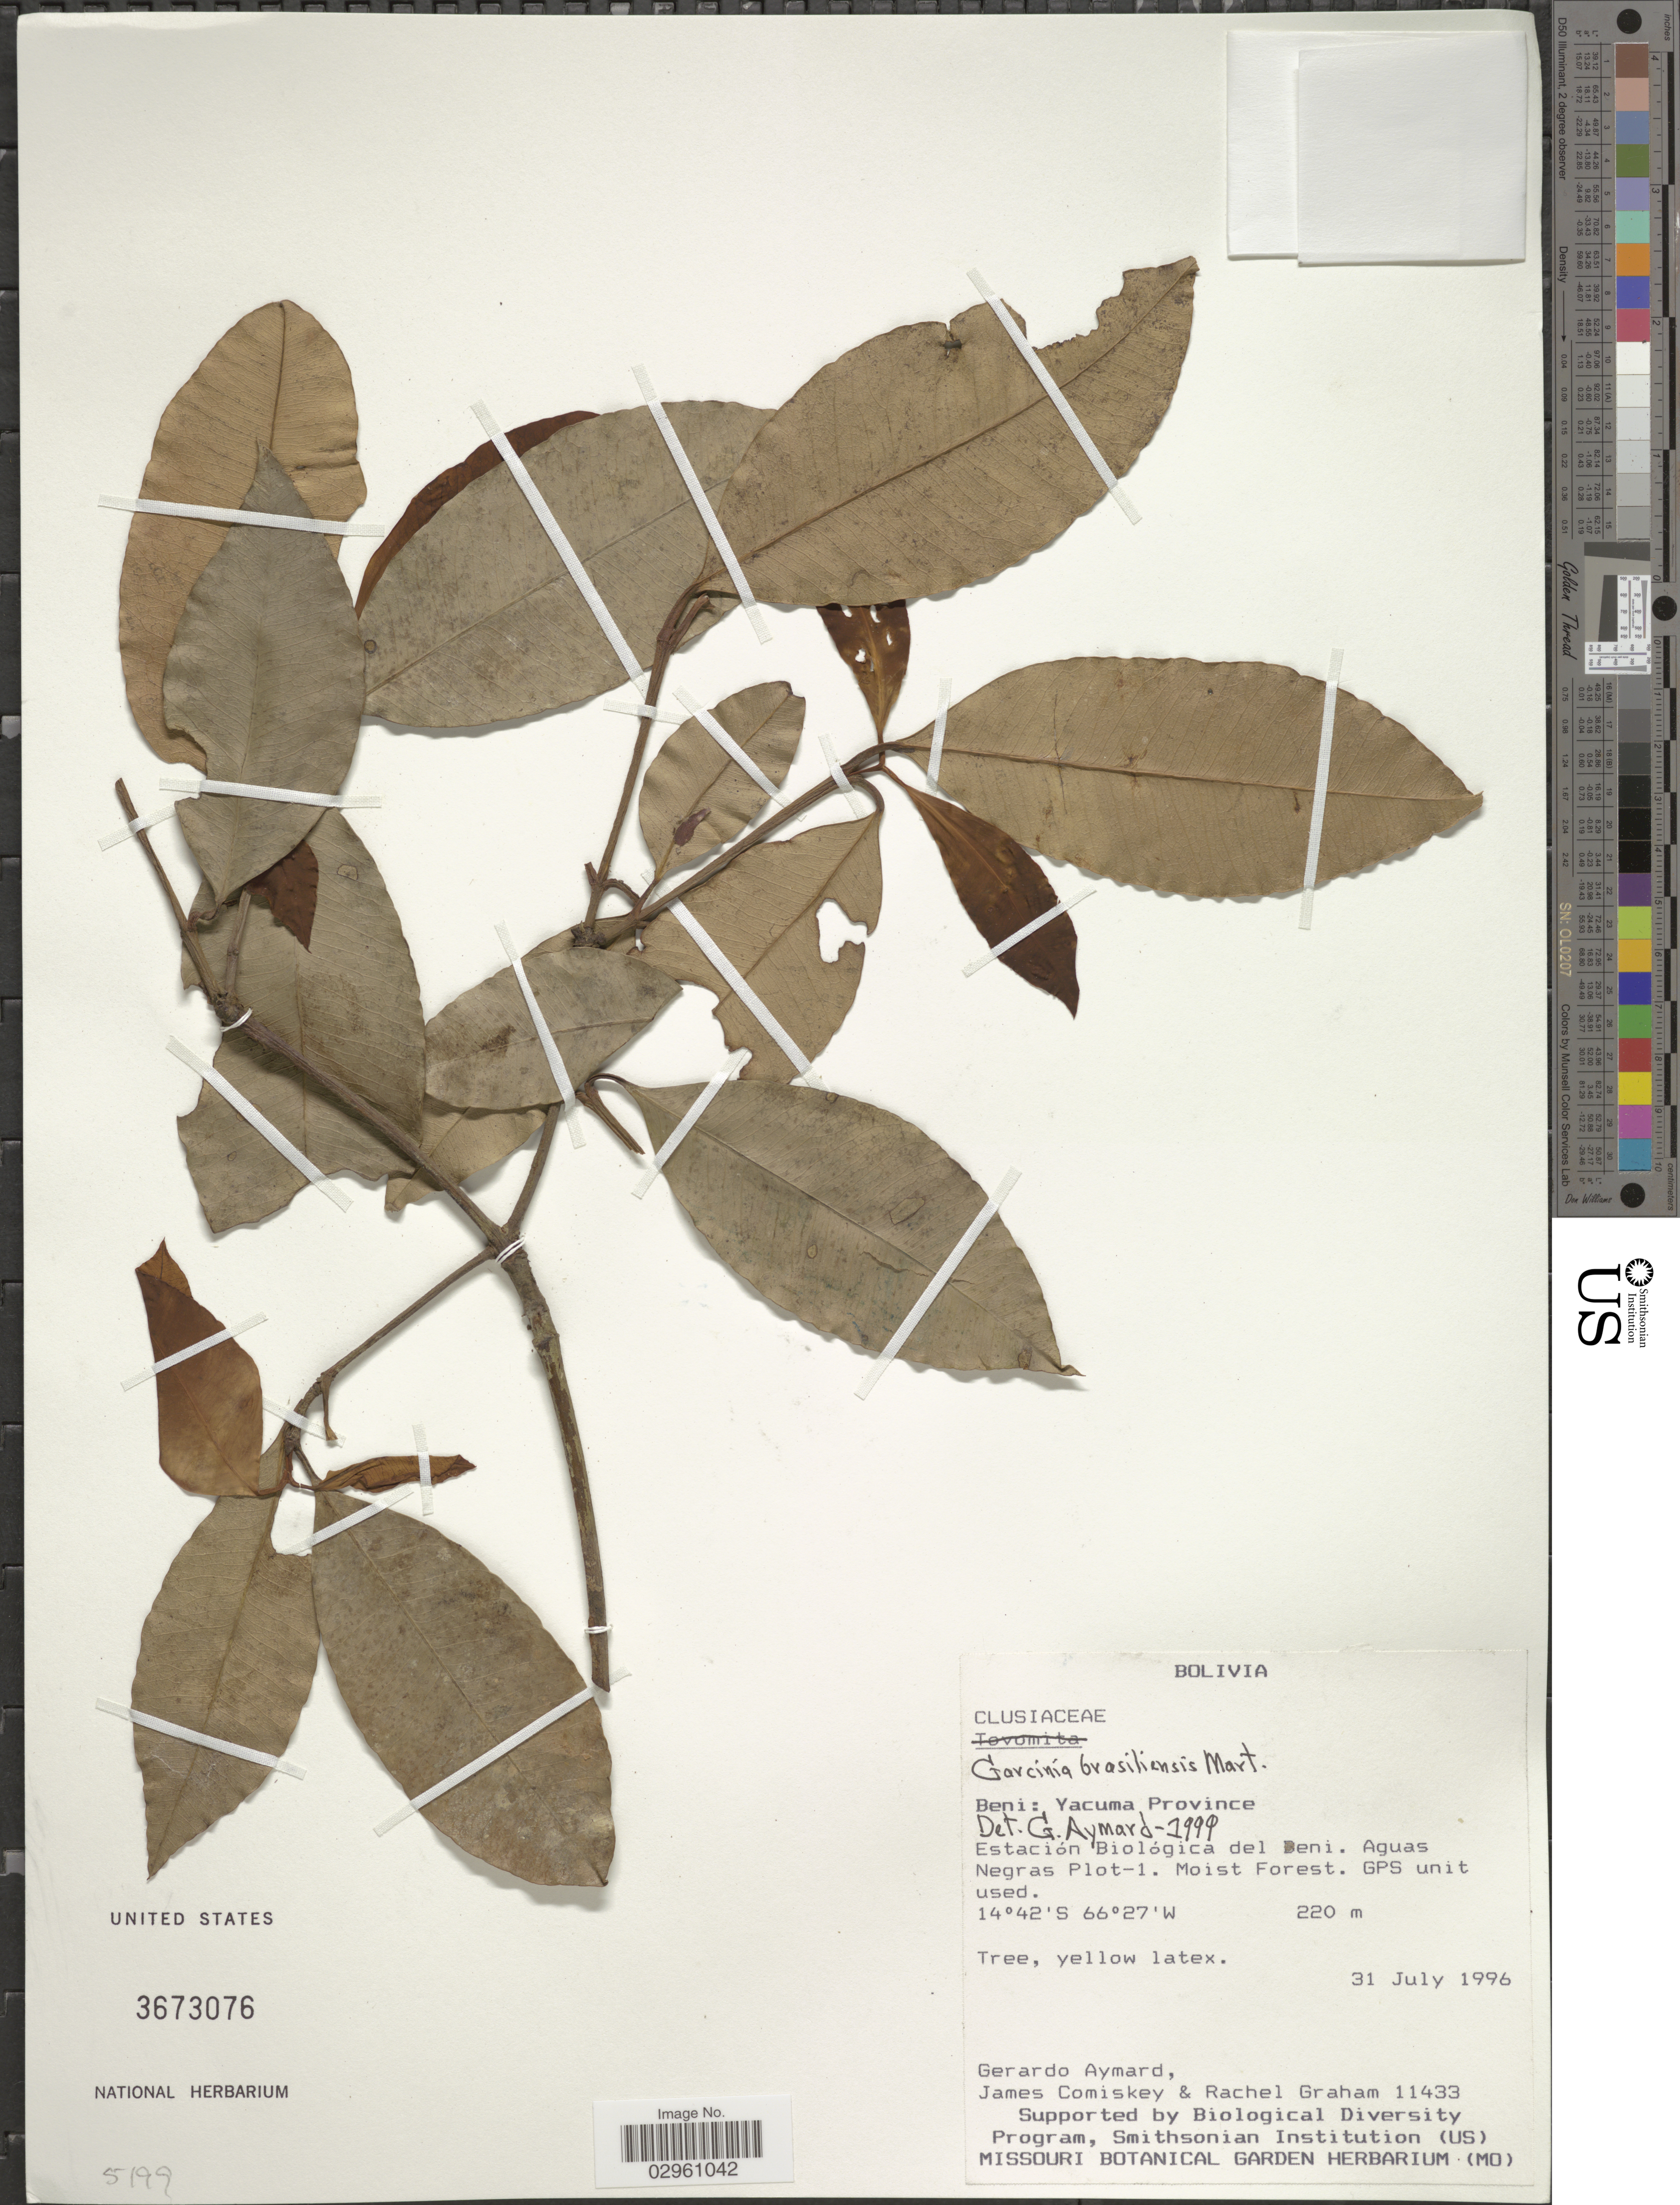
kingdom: Plantae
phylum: Tracheophyta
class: Magnoliopsida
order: Malpighiales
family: Clusiaceae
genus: Garcinia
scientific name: Garcinia brasiliensis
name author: Mart.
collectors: G. A. Aymard, J. A. Comiskey & R. Graham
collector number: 11433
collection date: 1996-07-31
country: Bolivia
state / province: Beni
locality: Yacuma Province. Estación Biologica del Beni. Aguas Negras Plot-1.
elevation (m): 220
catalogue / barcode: US 3673076